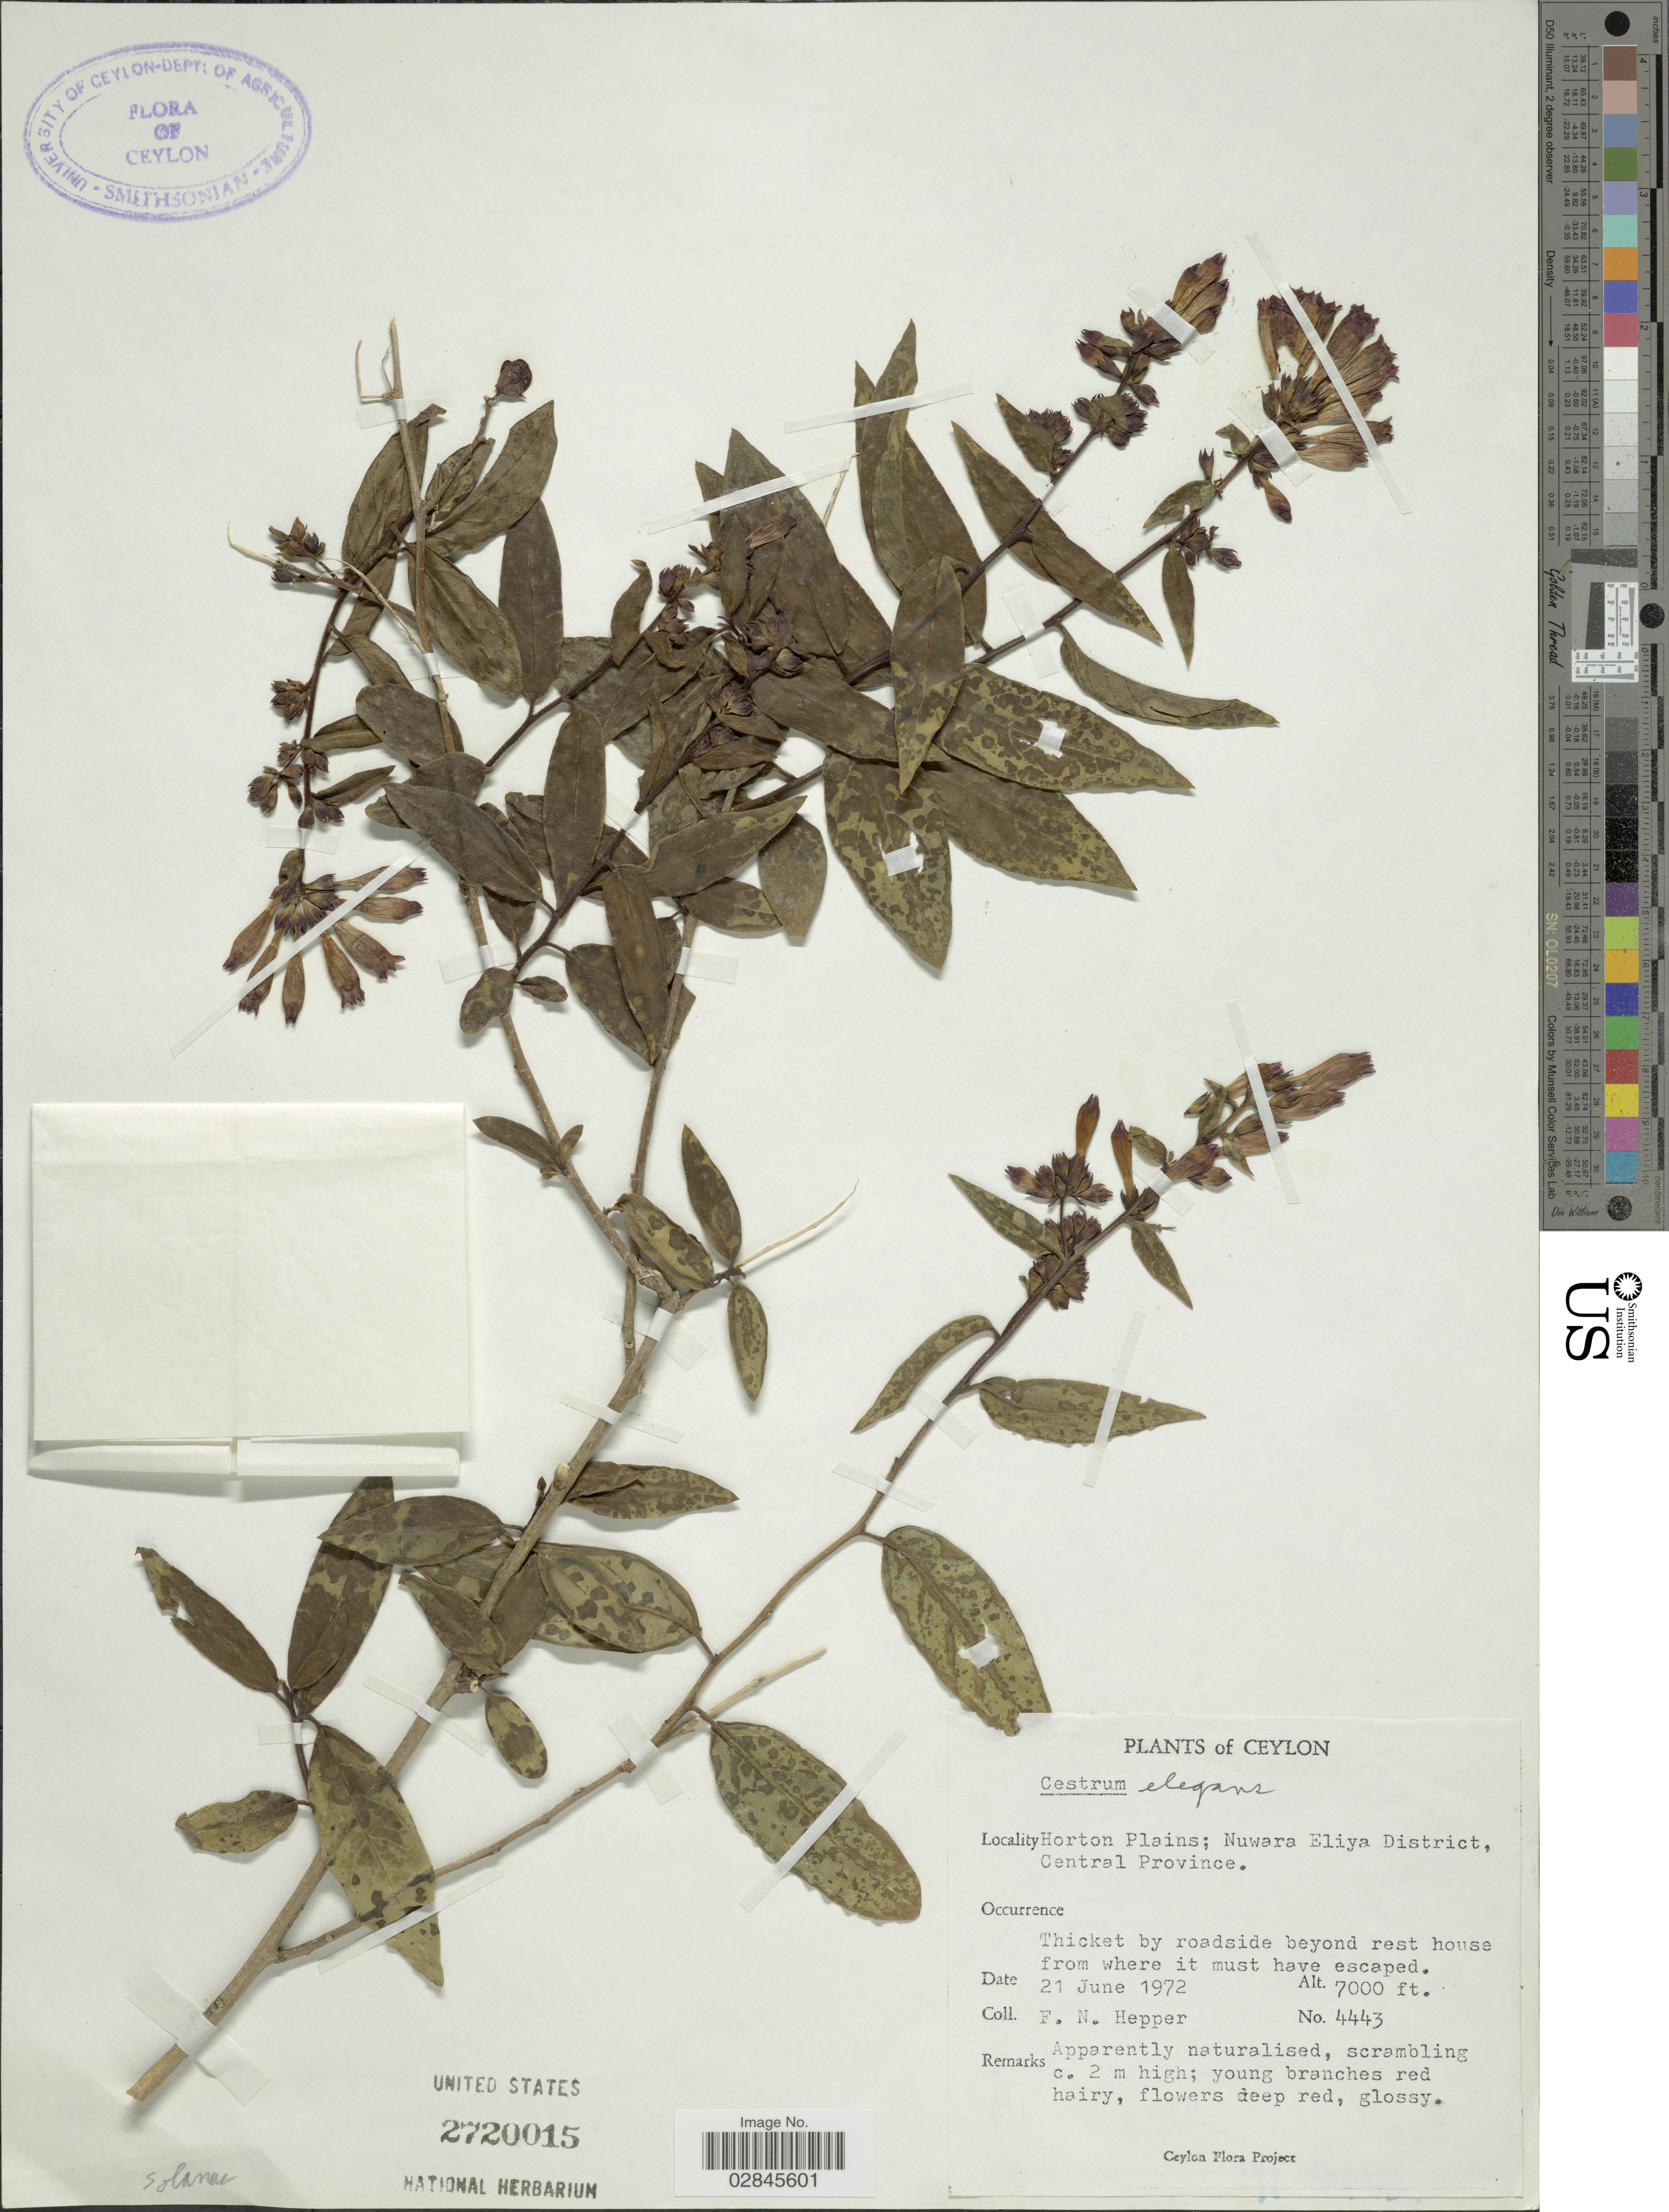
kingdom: Plantae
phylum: Tracheophyta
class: Magnoliopsida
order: Solanales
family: Solanaceae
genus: Cestrum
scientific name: Cestrum elegans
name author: (Brongn.) Schltdl.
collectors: F. Hepper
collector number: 4443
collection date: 1972-06-21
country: Sri Lanka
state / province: Central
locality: Ceylon. Horton Plains; Nuwara Eliya District.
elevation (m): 2134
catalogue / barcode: US 2720015